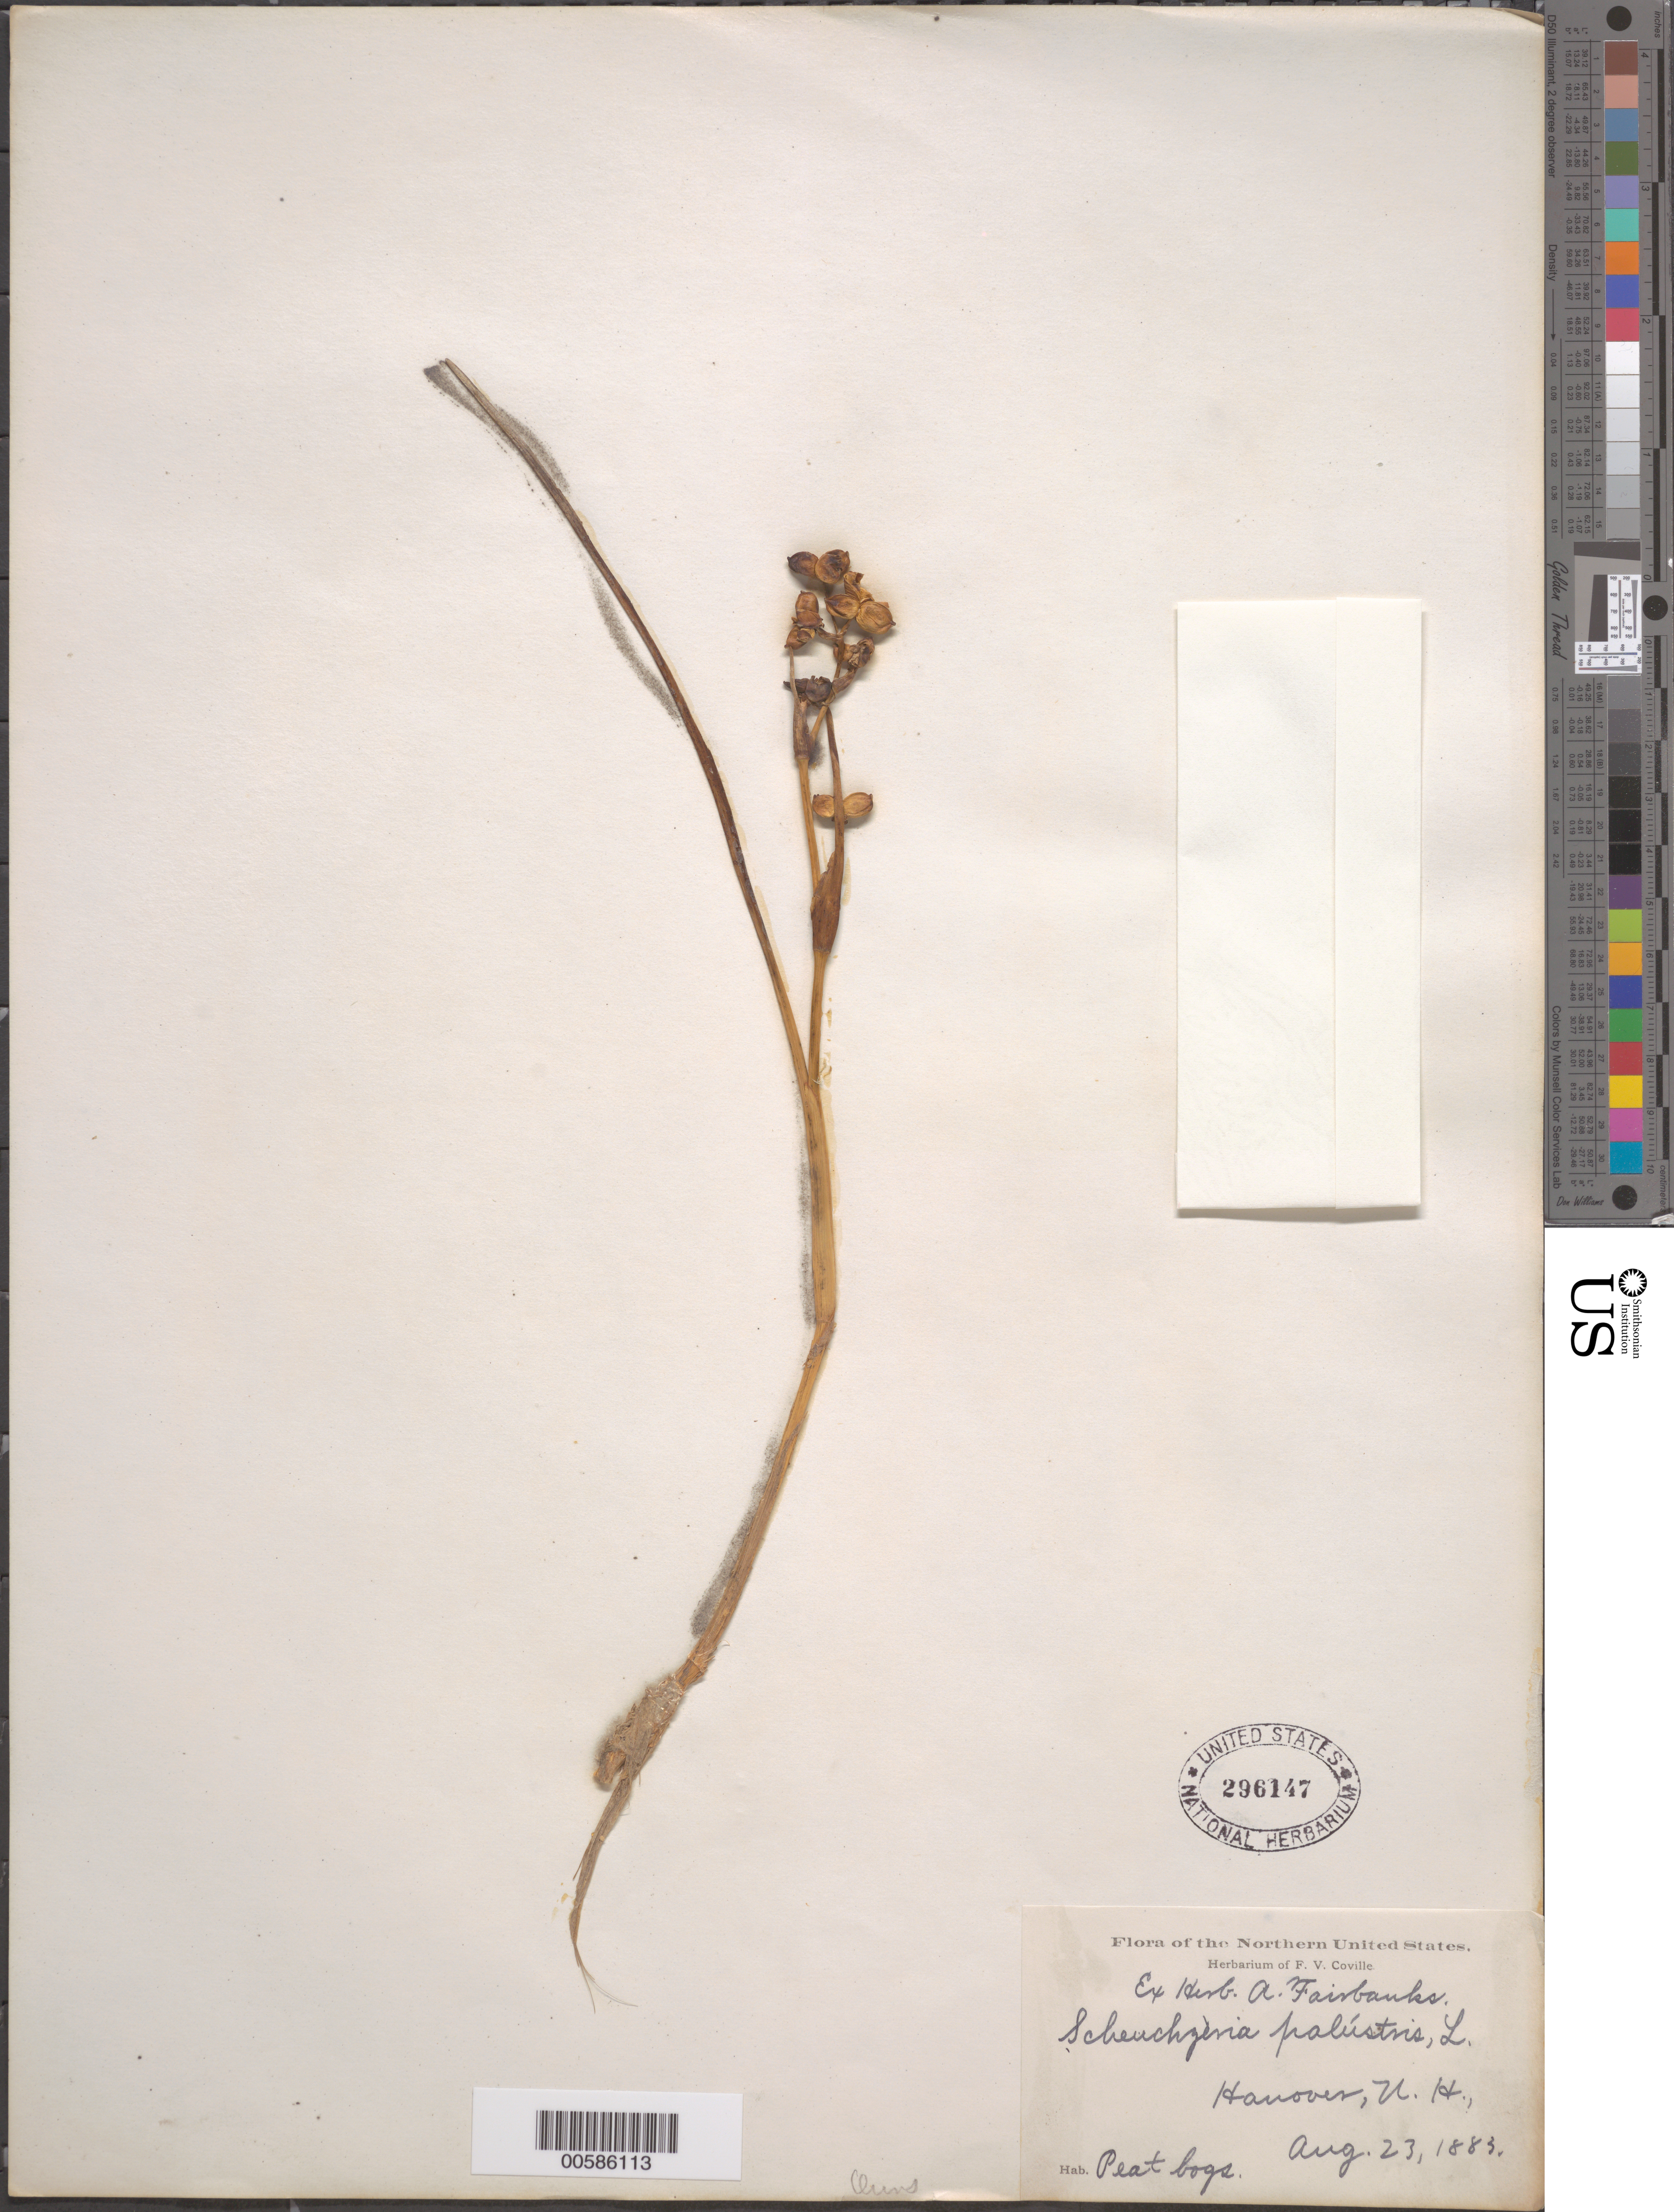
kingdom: Plantae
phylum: Tracheophyta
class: Liliopsida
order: Alismatales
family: Scheuchzeriaceae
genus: Scheuchzeria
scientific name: Scheuchzeria palustris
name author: L.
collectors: F. V. Coville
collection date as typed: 23 Aug 1883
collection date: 1883-08-23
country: United States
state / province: New Hampshire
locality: Hanover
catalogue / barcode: US 296147